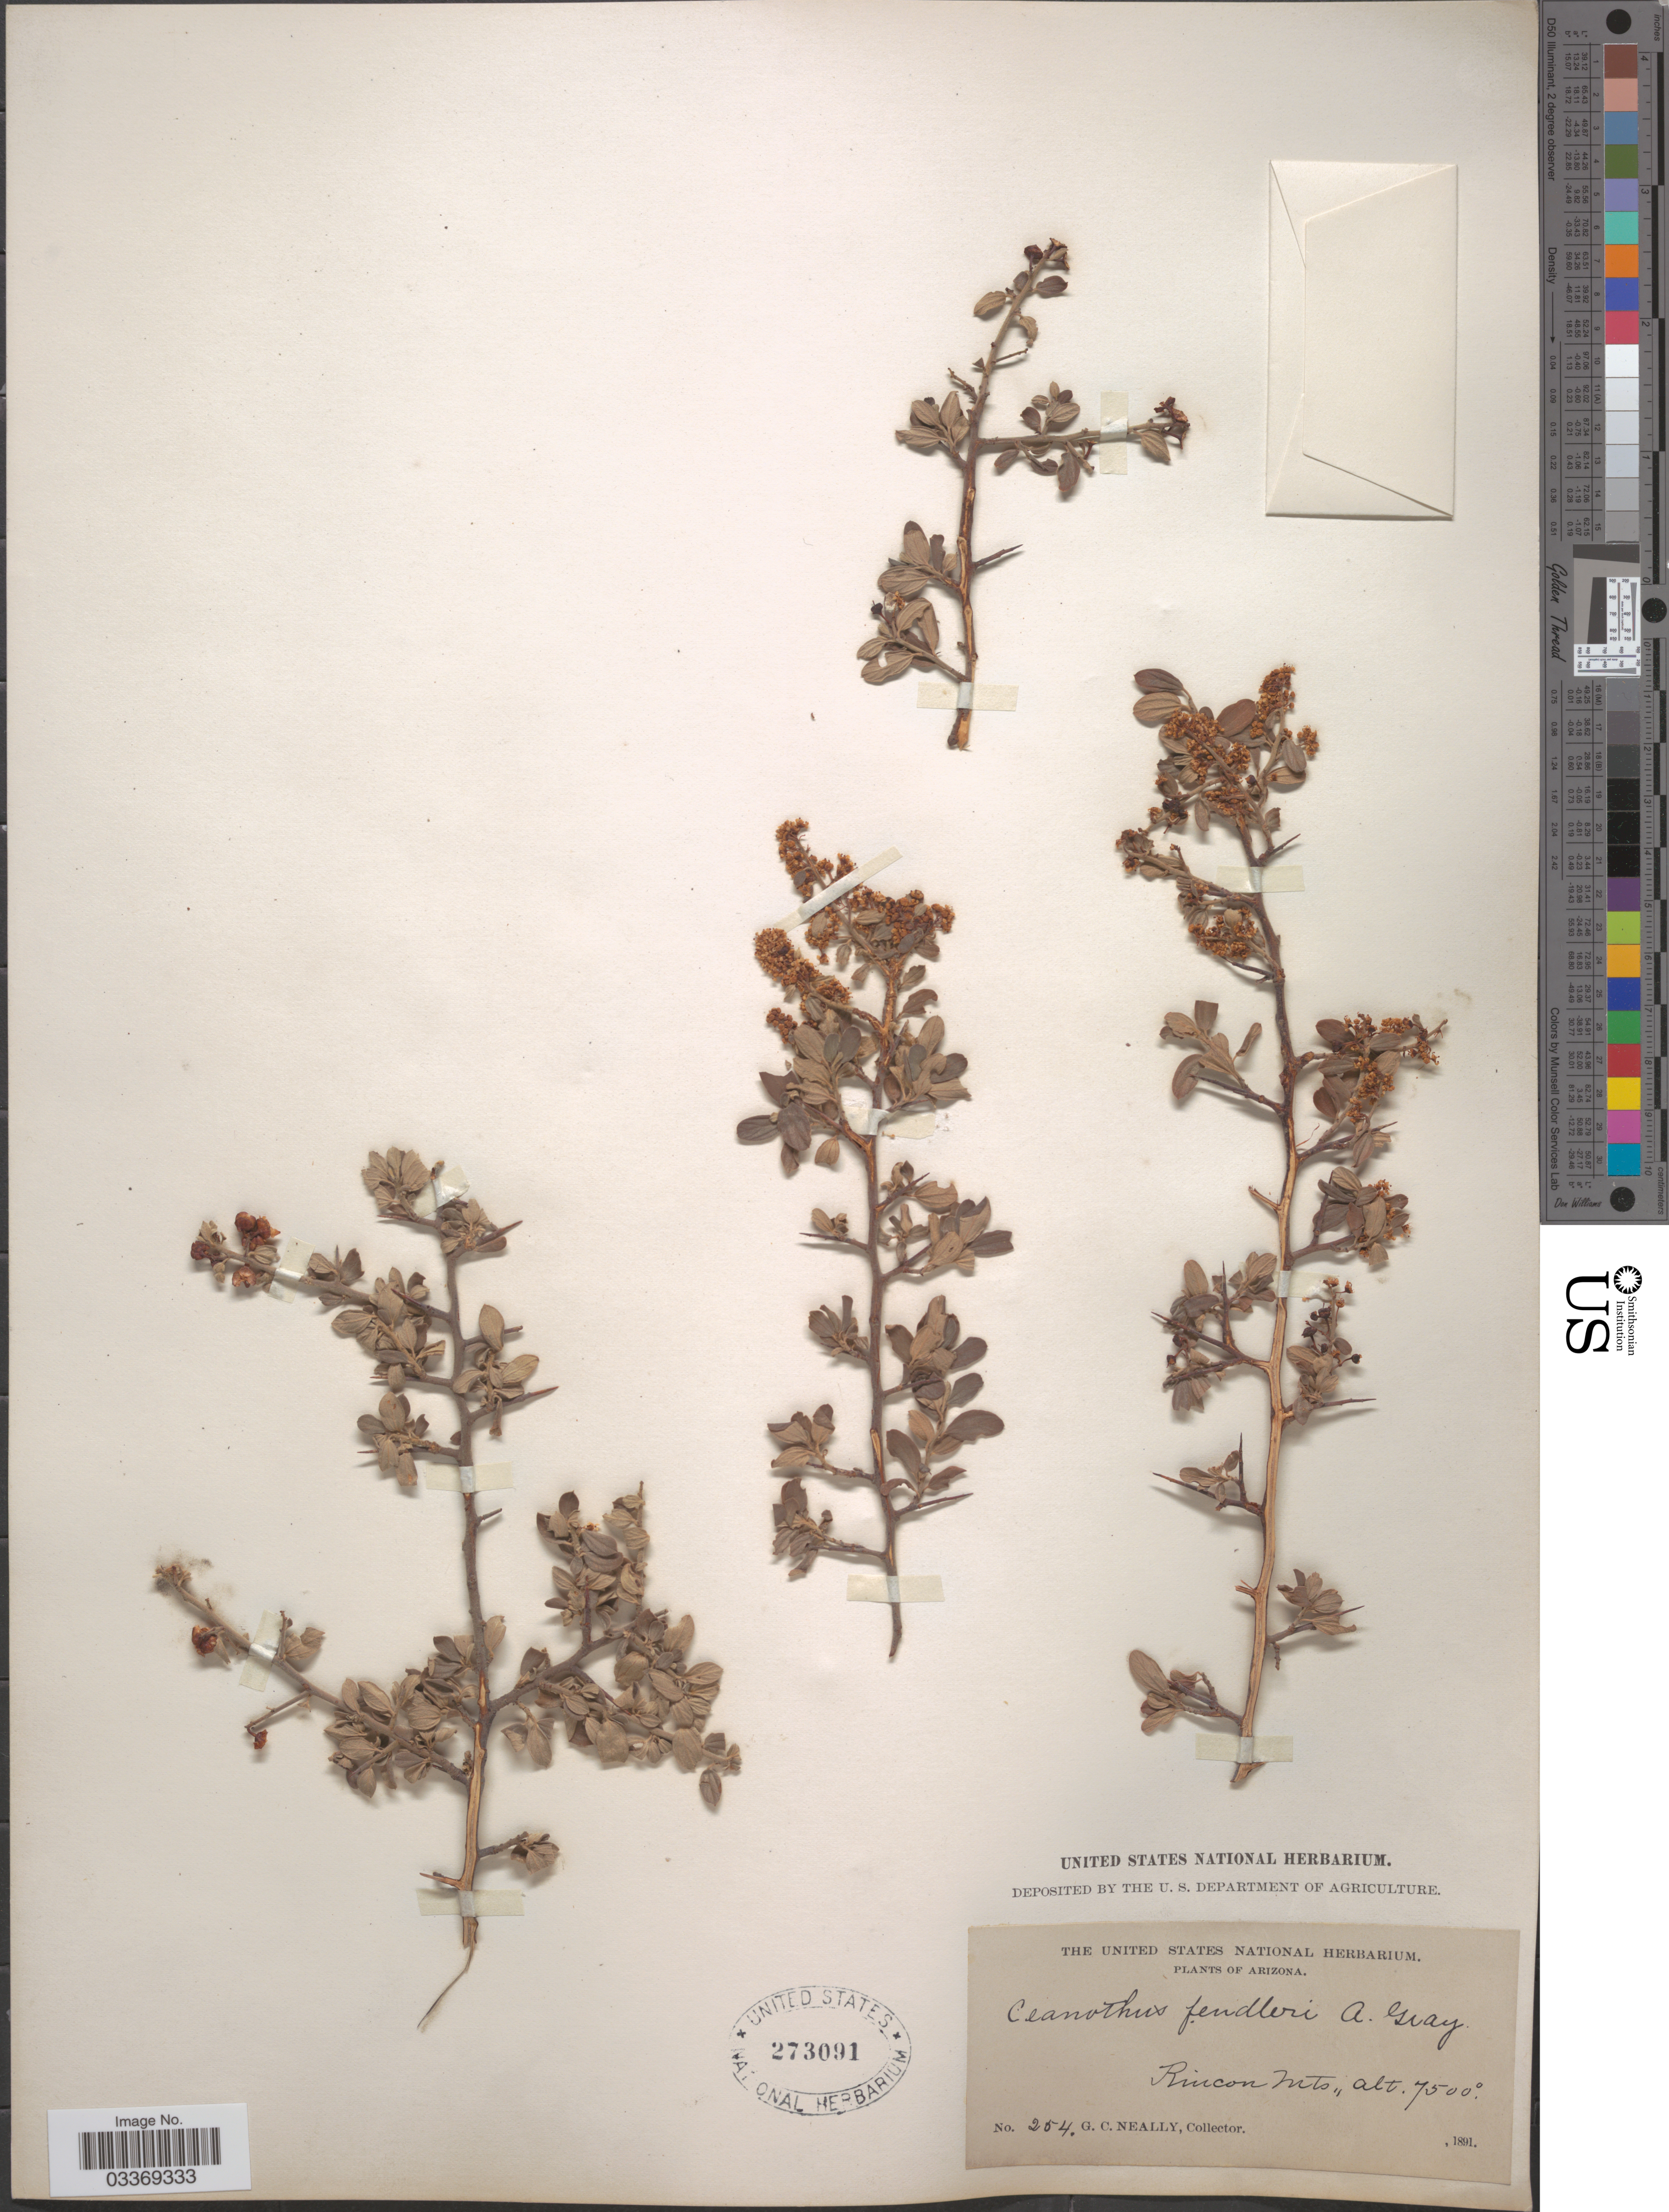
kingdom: Plantae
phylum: Tracheophyta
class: Magnoliopsida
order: Rosales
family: Rhamnaceae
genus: Ceanothus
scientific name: Ceanothus fendleri var. venosus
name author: (A. Gray) Trel.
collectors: G. Neally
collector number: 254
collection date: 1891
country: United States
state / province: Arizona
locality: Rincon Mts.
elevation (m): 2286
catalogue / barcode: US 273091